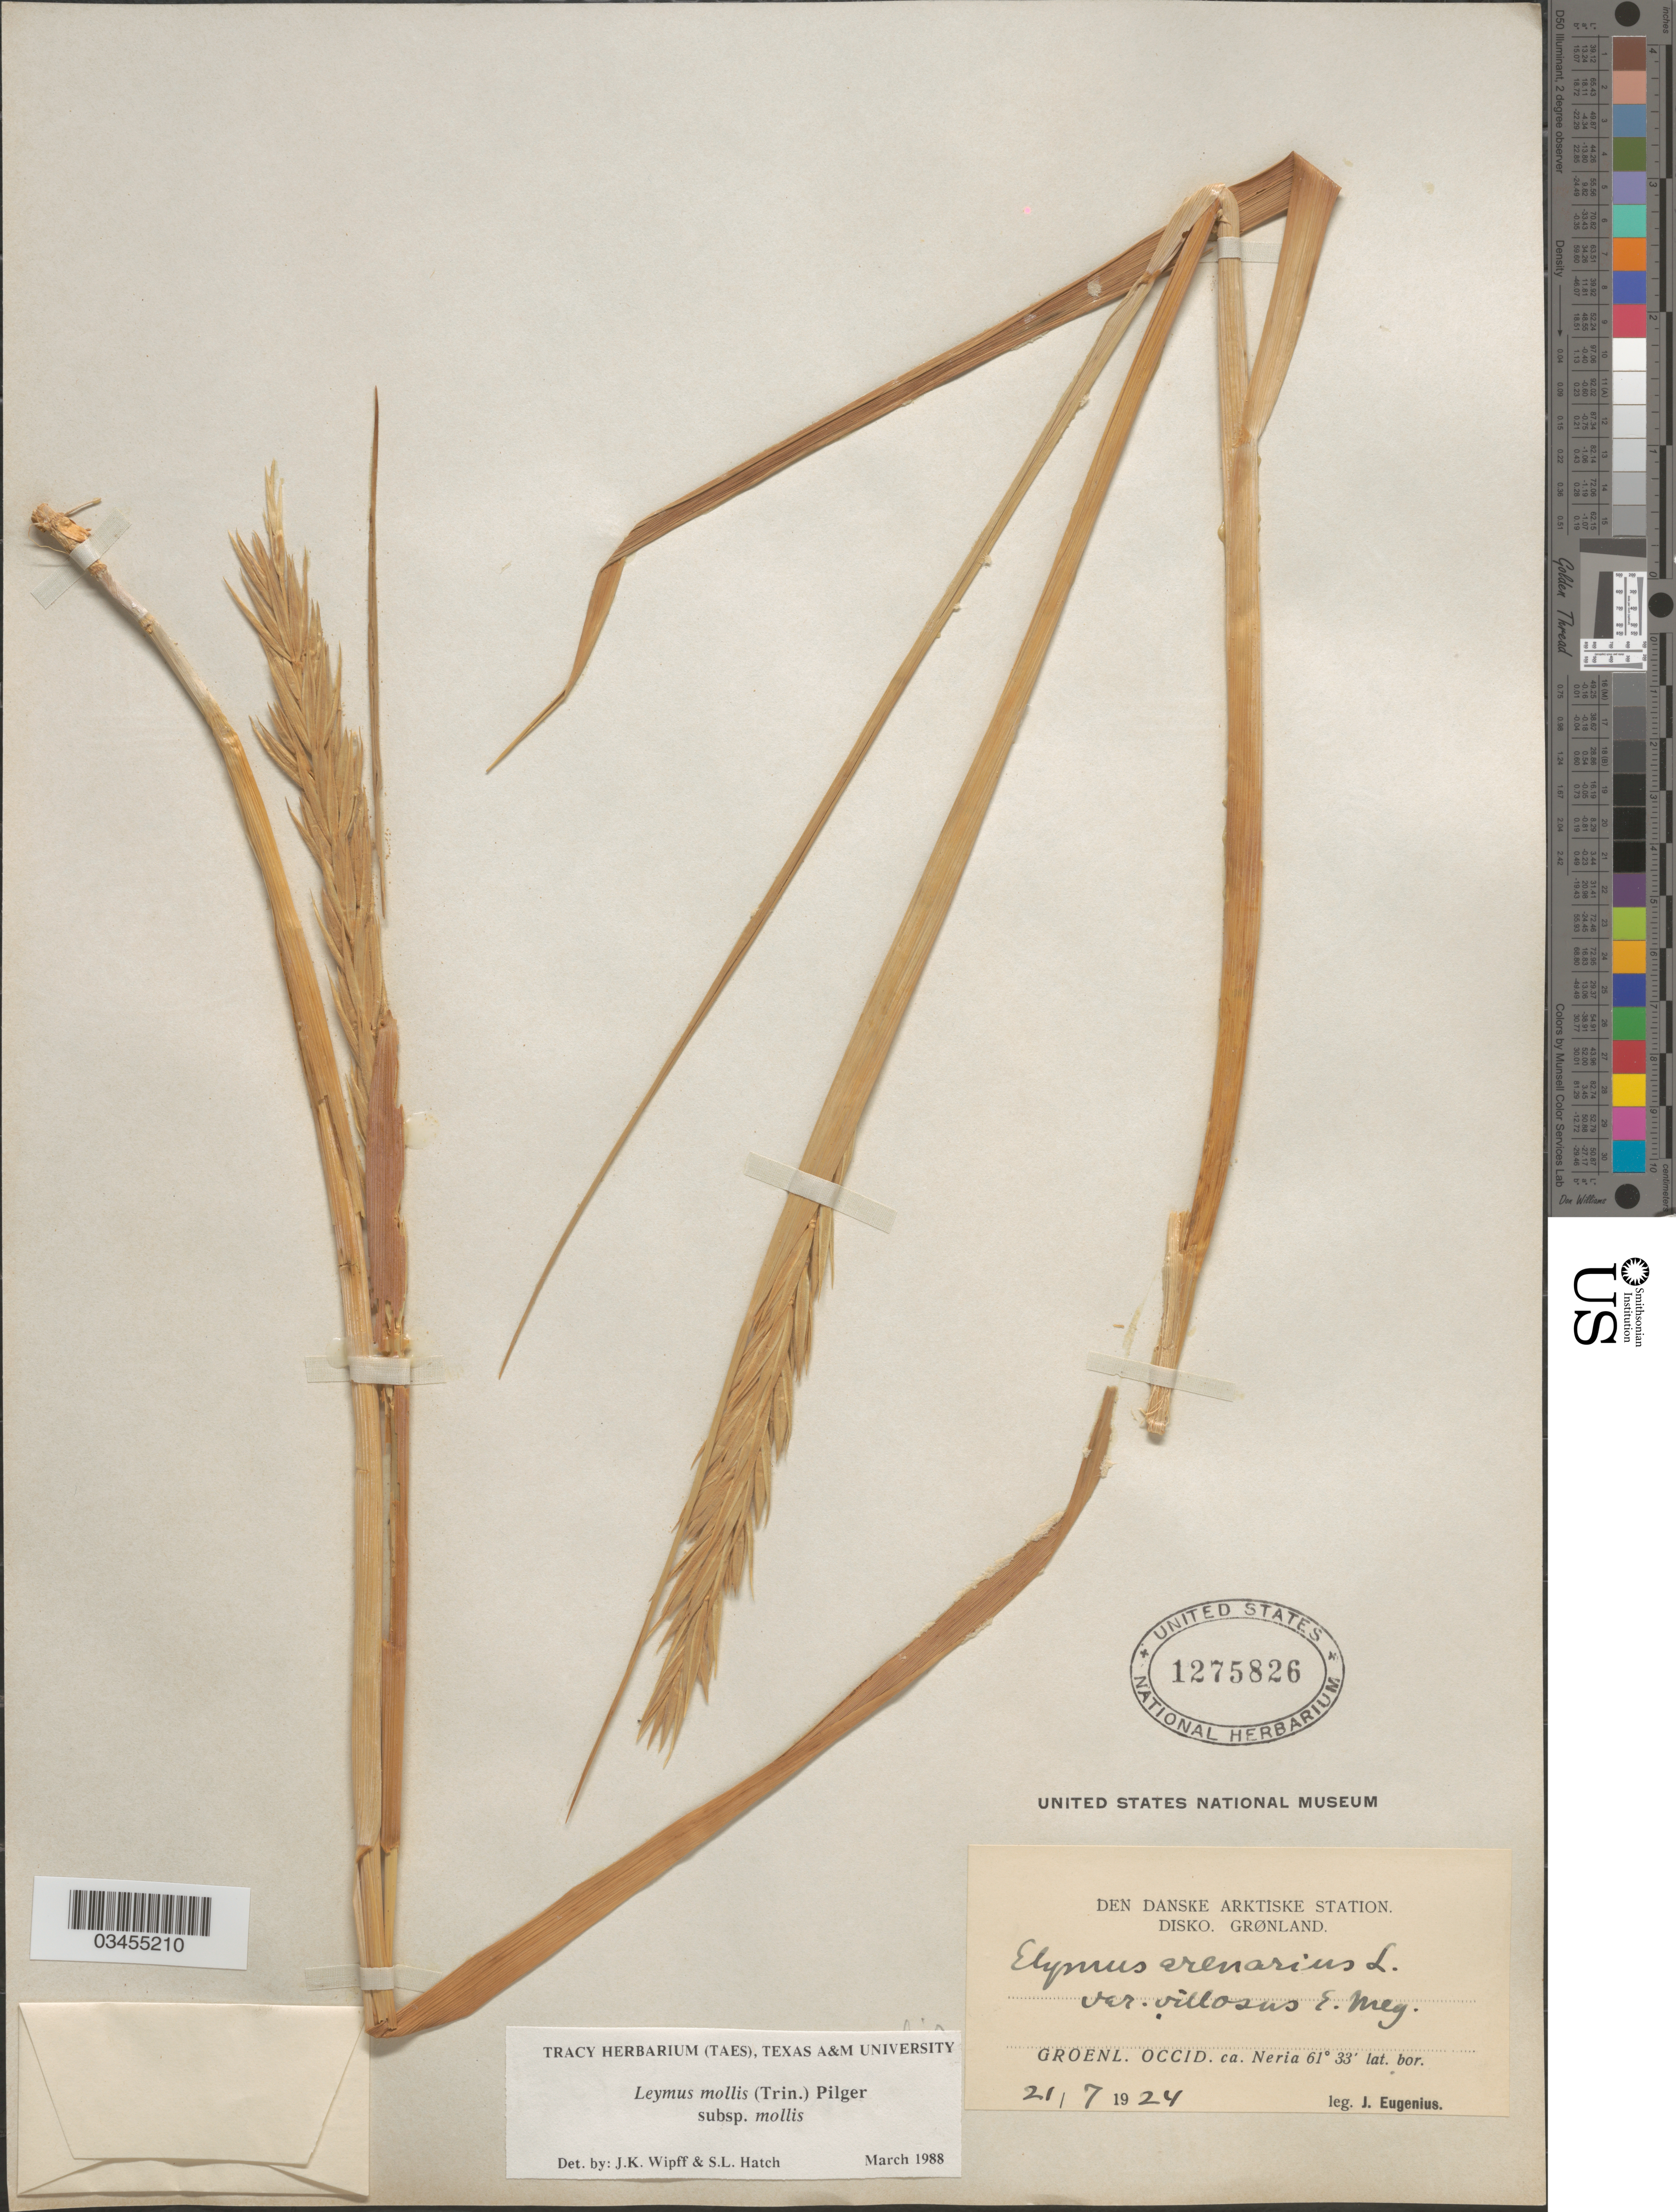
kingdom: Plantae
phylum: Tracheophyta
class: Liliopsida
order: Poales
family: Poaceae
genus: Leymus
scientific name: Leymus mollis subsp. mollis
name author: (Trin.) Pilg.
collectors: J. Eugenius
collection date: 1924-07-21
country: Greenland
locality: Den Danske Arktiske Station. Disko. Grønland. Groenl. Occid. ca. Neria.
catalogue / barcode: US 1275826